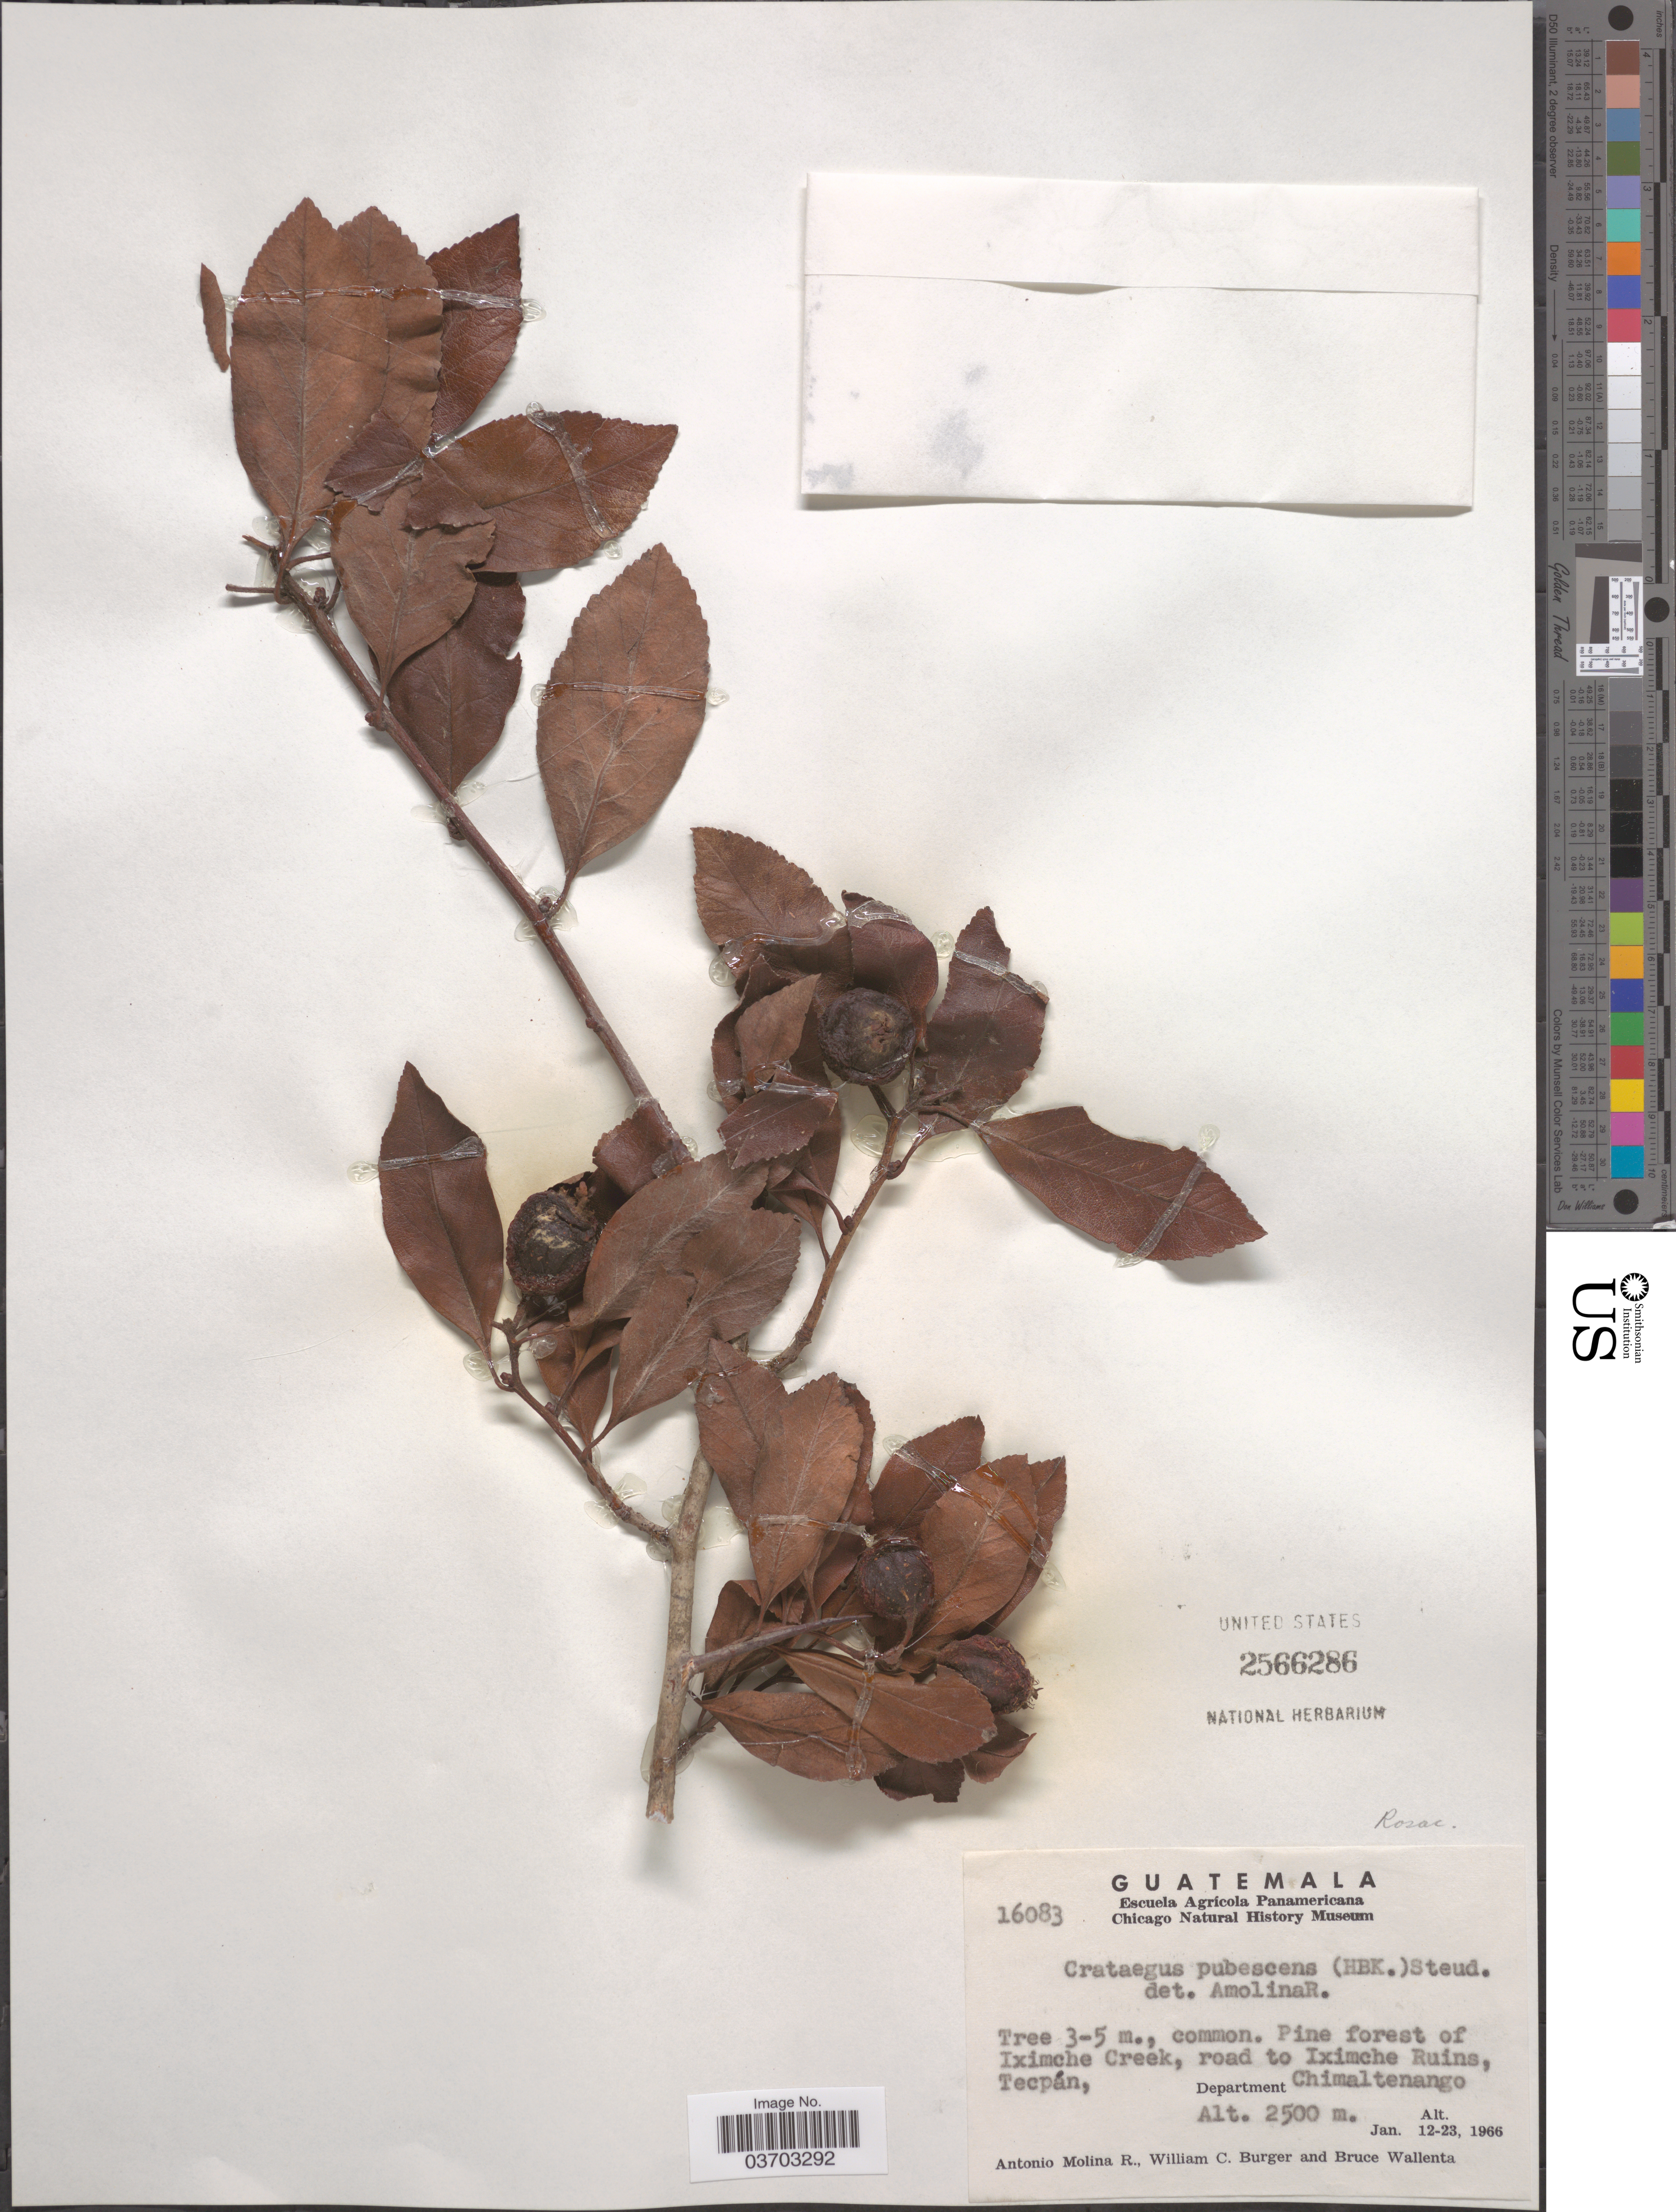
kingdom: Plantae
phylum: Tracheophyta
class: Magnoliopsida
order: Rosales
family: Rosaceae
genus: Crataegus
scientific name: Crataegus pubescens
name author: (C. Presl) C. Presl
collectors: A. Molina R., W. Burger & B. Wallenta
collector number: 16083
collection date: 1966-01-12/1966-01-23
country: Guatemala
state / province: Chimaltenango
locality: Iximche Creek, road to Iximche Ruins, Tecpán, Department Chimaltenango.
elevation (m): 2500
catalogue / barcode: US 2566286